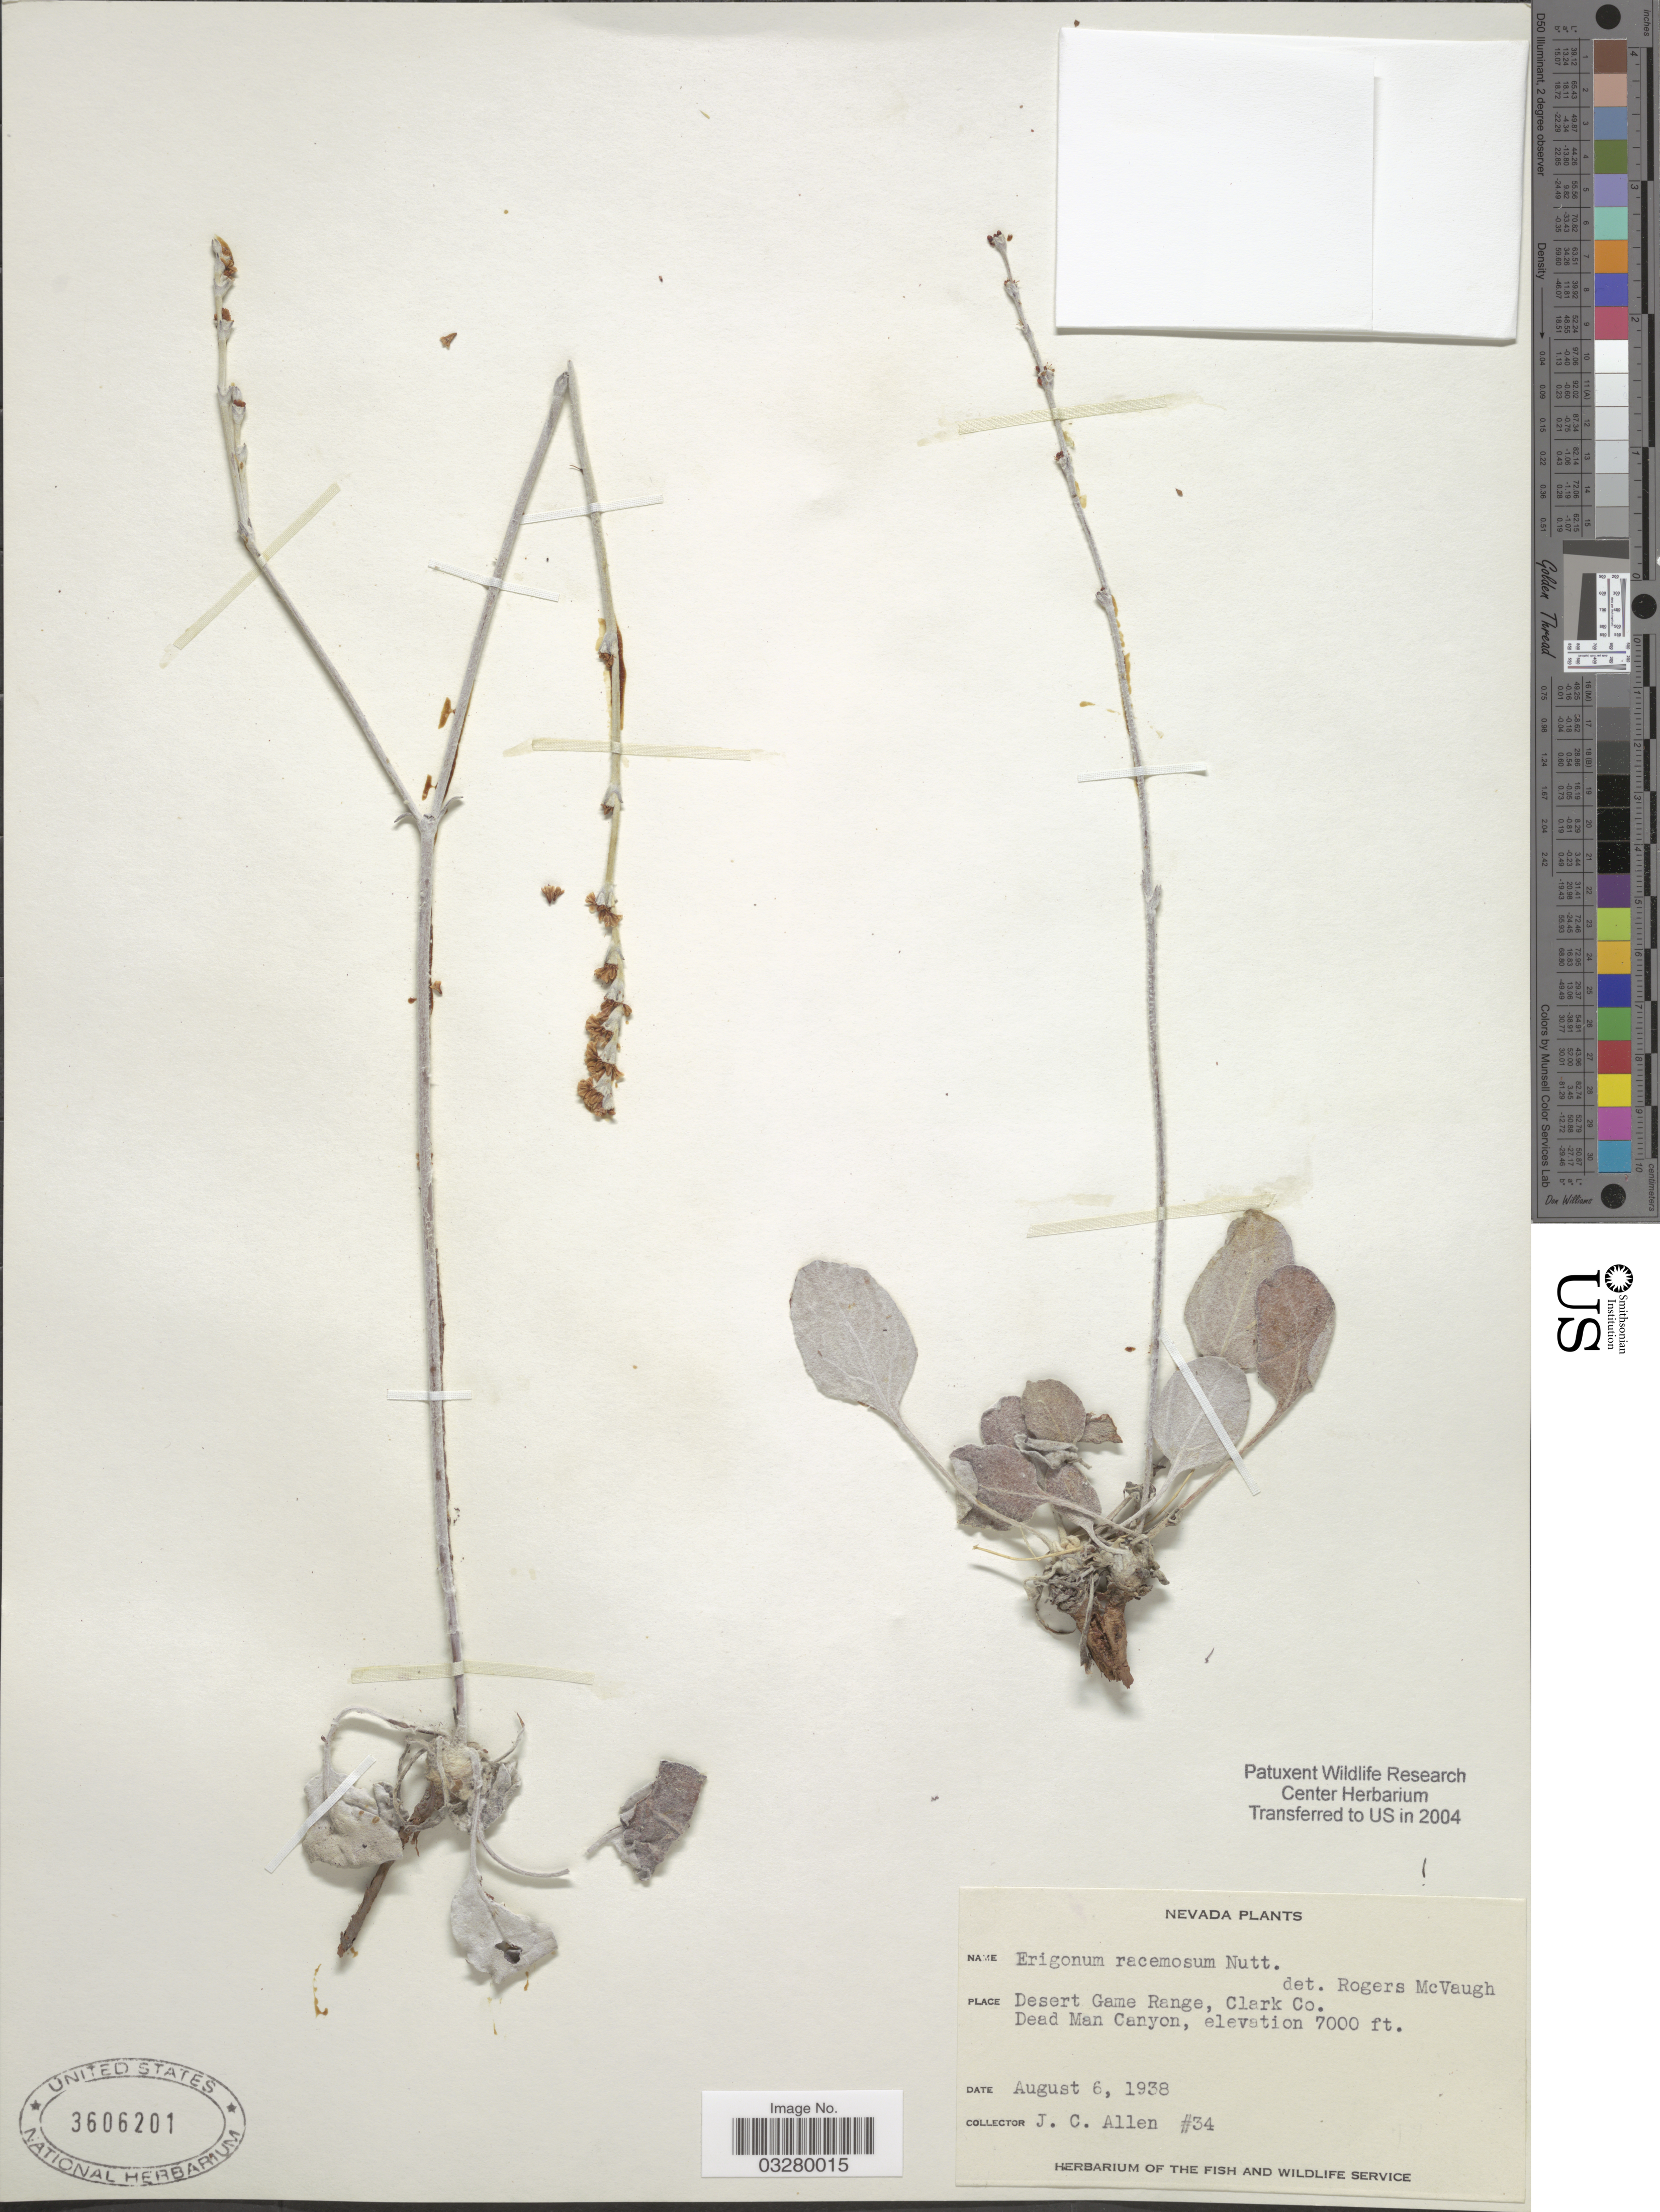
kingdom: Plantae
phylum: Tracheophyta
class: Magnoliopsida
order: Caryophyllales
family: Polygonaceae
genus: Eriogonum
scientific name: Eriogonum racemosum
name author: Nutt.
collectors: J. C. Allen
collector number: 34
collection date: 1938-08-06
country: United States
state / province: Nevada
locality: Desert Game Range, Clark Co., Dead Man Canyon.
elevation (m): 2134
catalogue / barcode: US 3606201